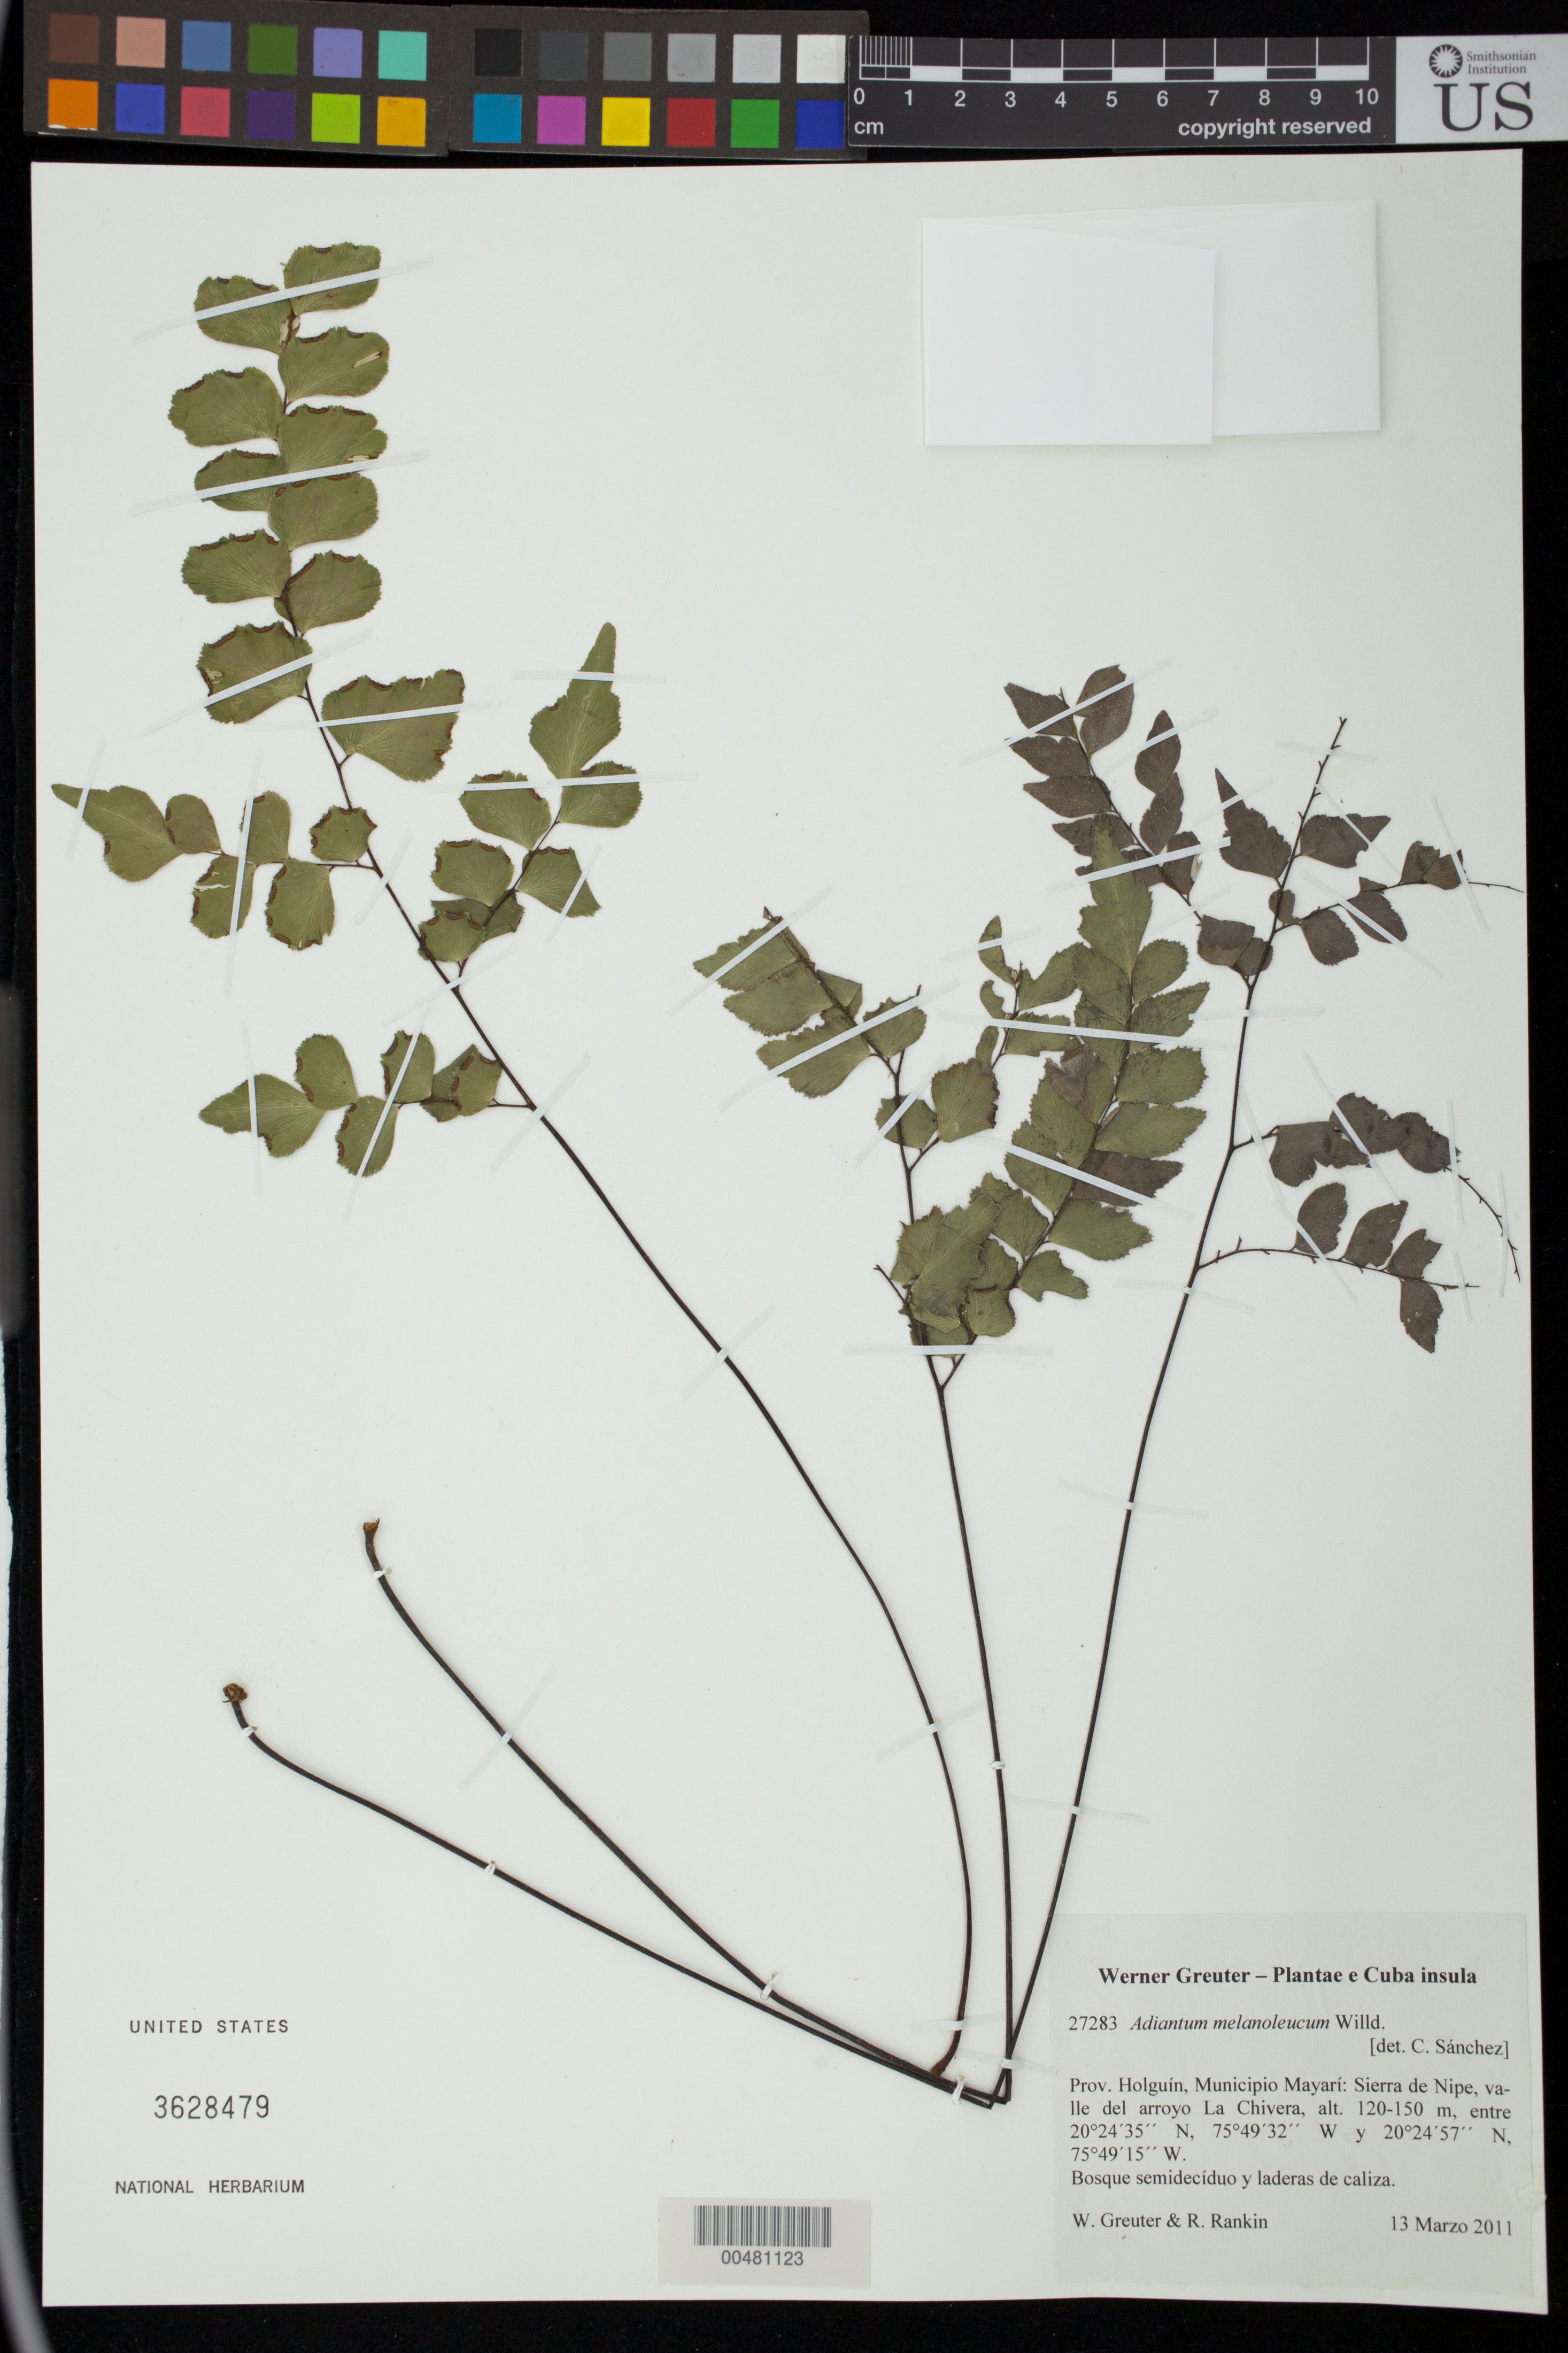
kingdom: Plantae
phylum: Tracheophyta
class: Polypodiopsida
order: Polypodiales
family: Pteridaceae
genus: Adiantum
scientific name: Adiantum melanoleucum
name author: Willd.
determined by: Sánchez, C. A.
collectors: W. R. Greuter & R. Rankin Rodriguez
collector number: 27283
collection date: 2011-03-13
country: Cuba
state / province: Holguin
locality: Mun. Mayarí, Sierra de Nipe, valle del arroyo La Chivera.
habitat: Bosque semidecíduo y laderas de caliza.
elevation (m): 120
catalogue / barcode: US 3628479